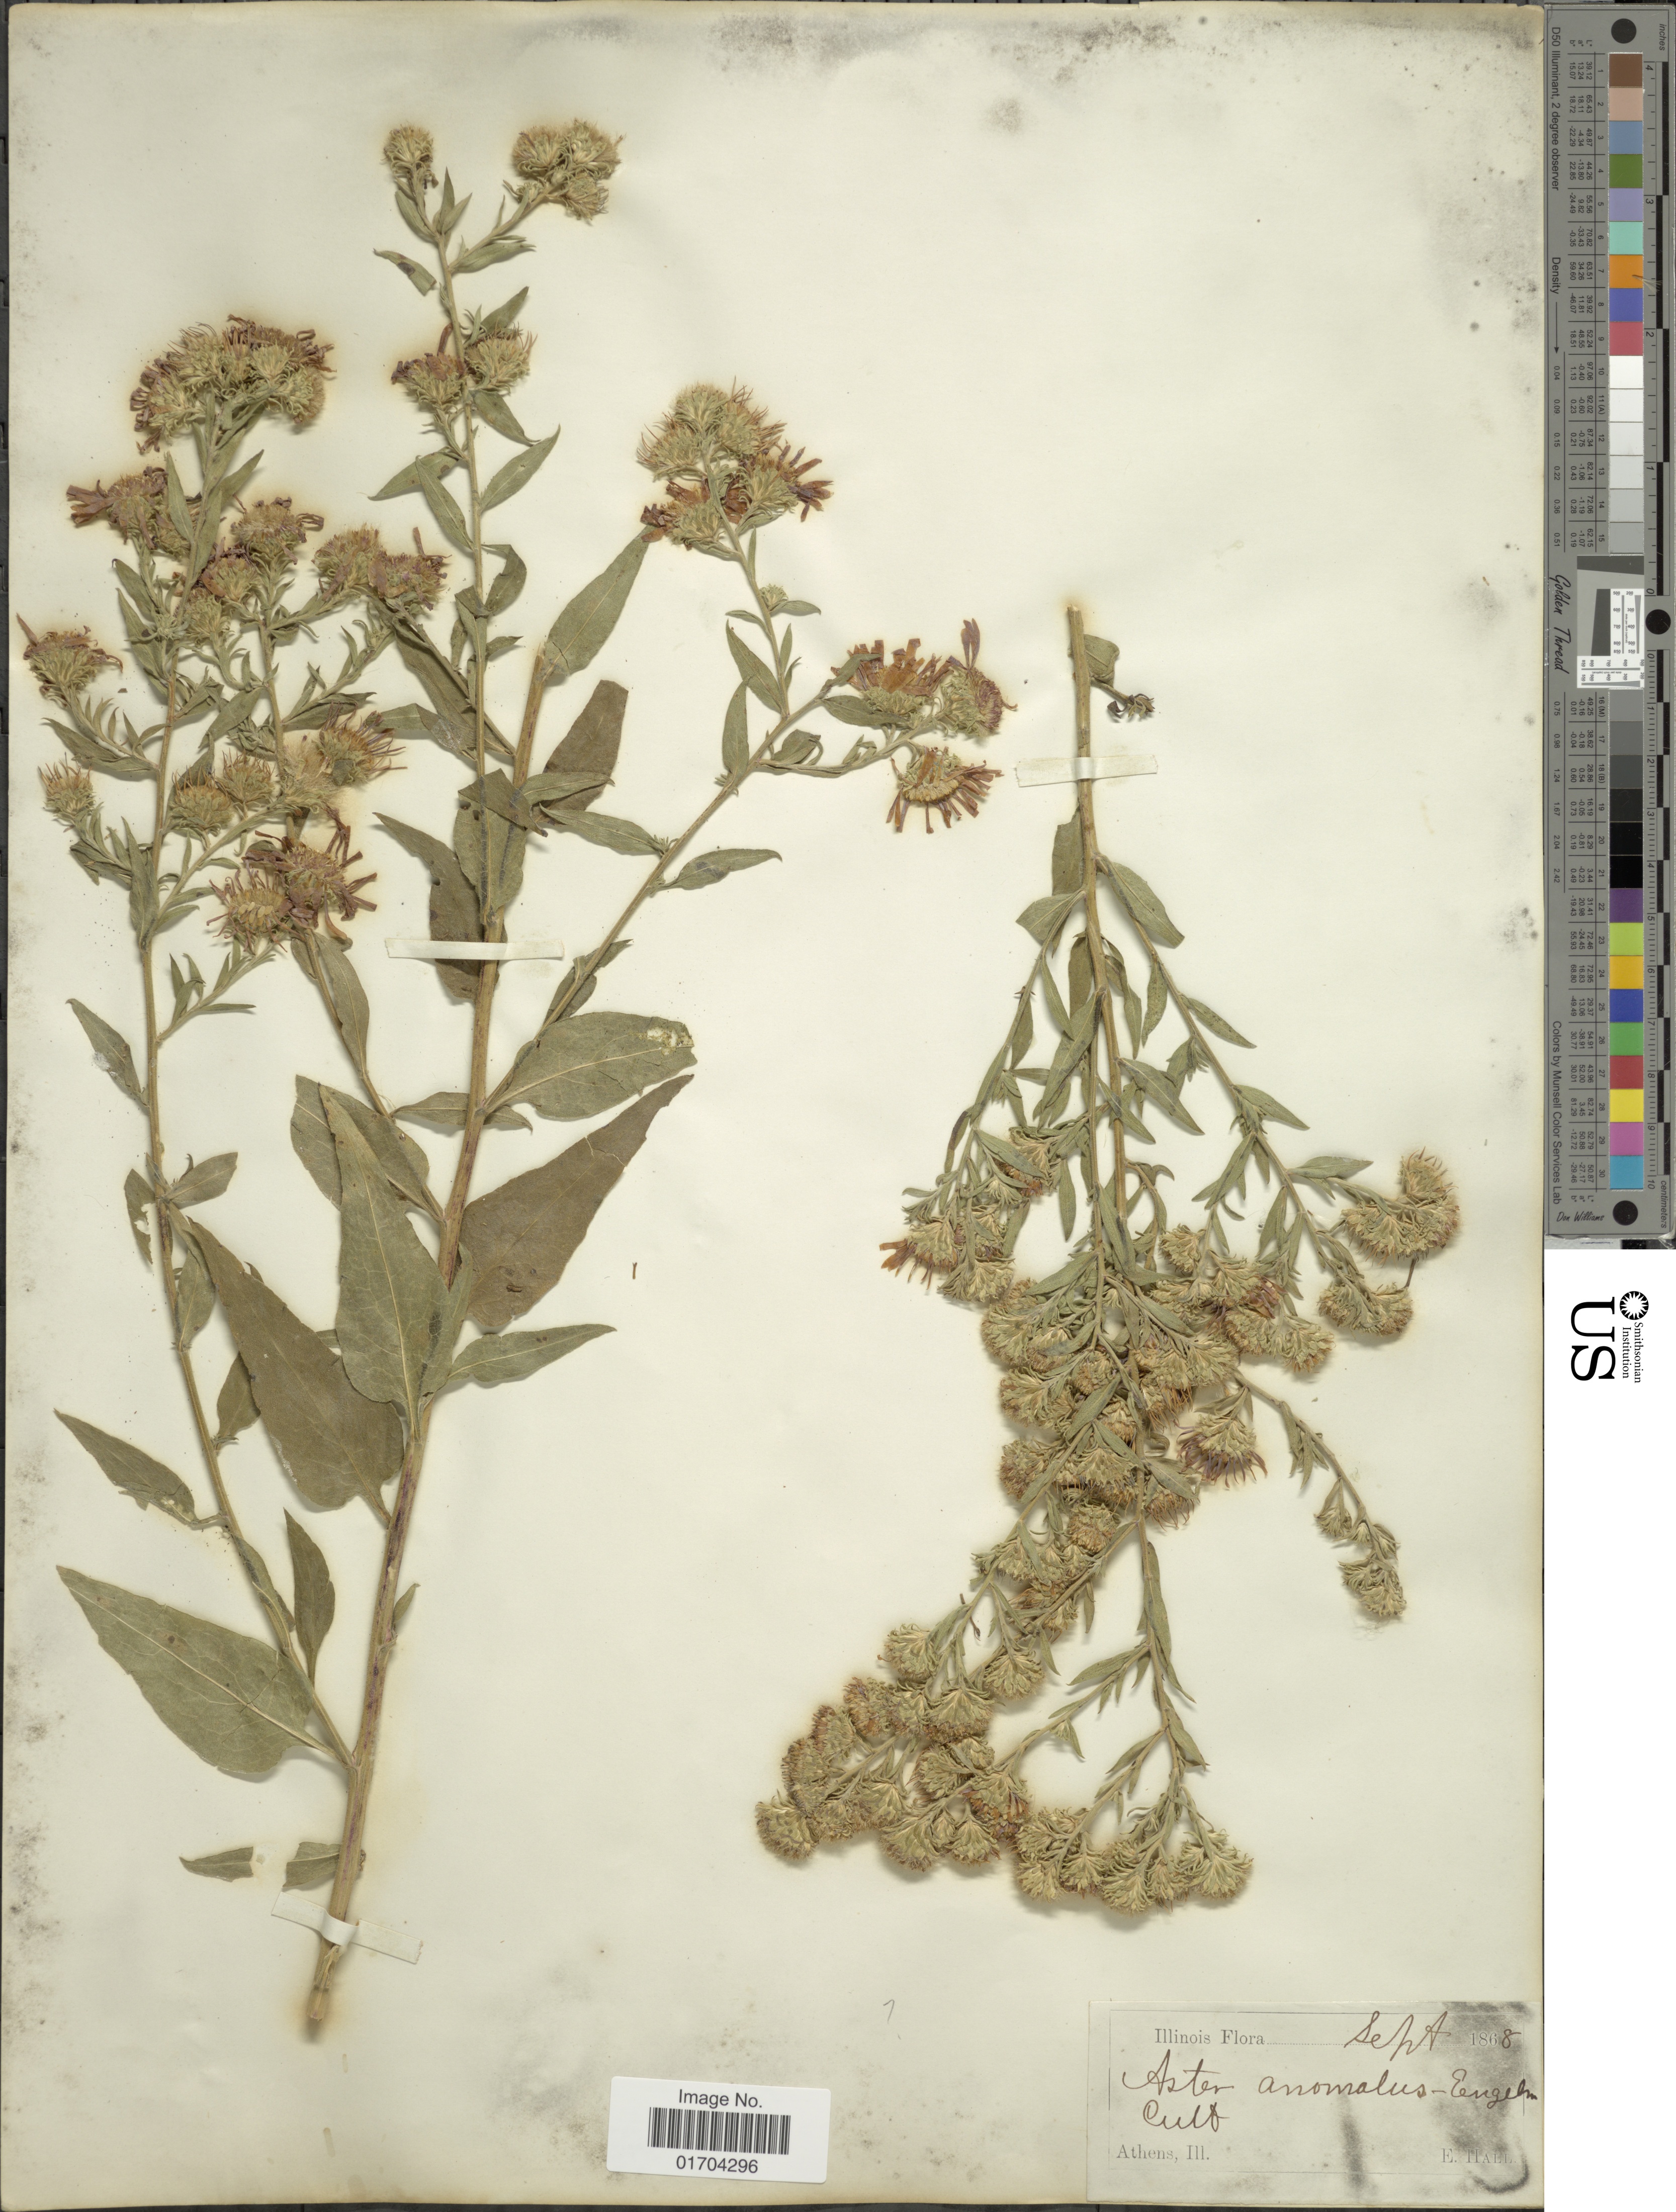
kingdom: Plantae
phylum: Tracheophyta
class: Magnoliopsida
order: Asterales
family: Asteraceae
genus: Symphyotrichum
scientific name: Symphyotrichum sp.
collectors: E. Hall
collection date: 1868-09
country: United States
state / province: Illinois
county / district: Menard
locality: Athens.